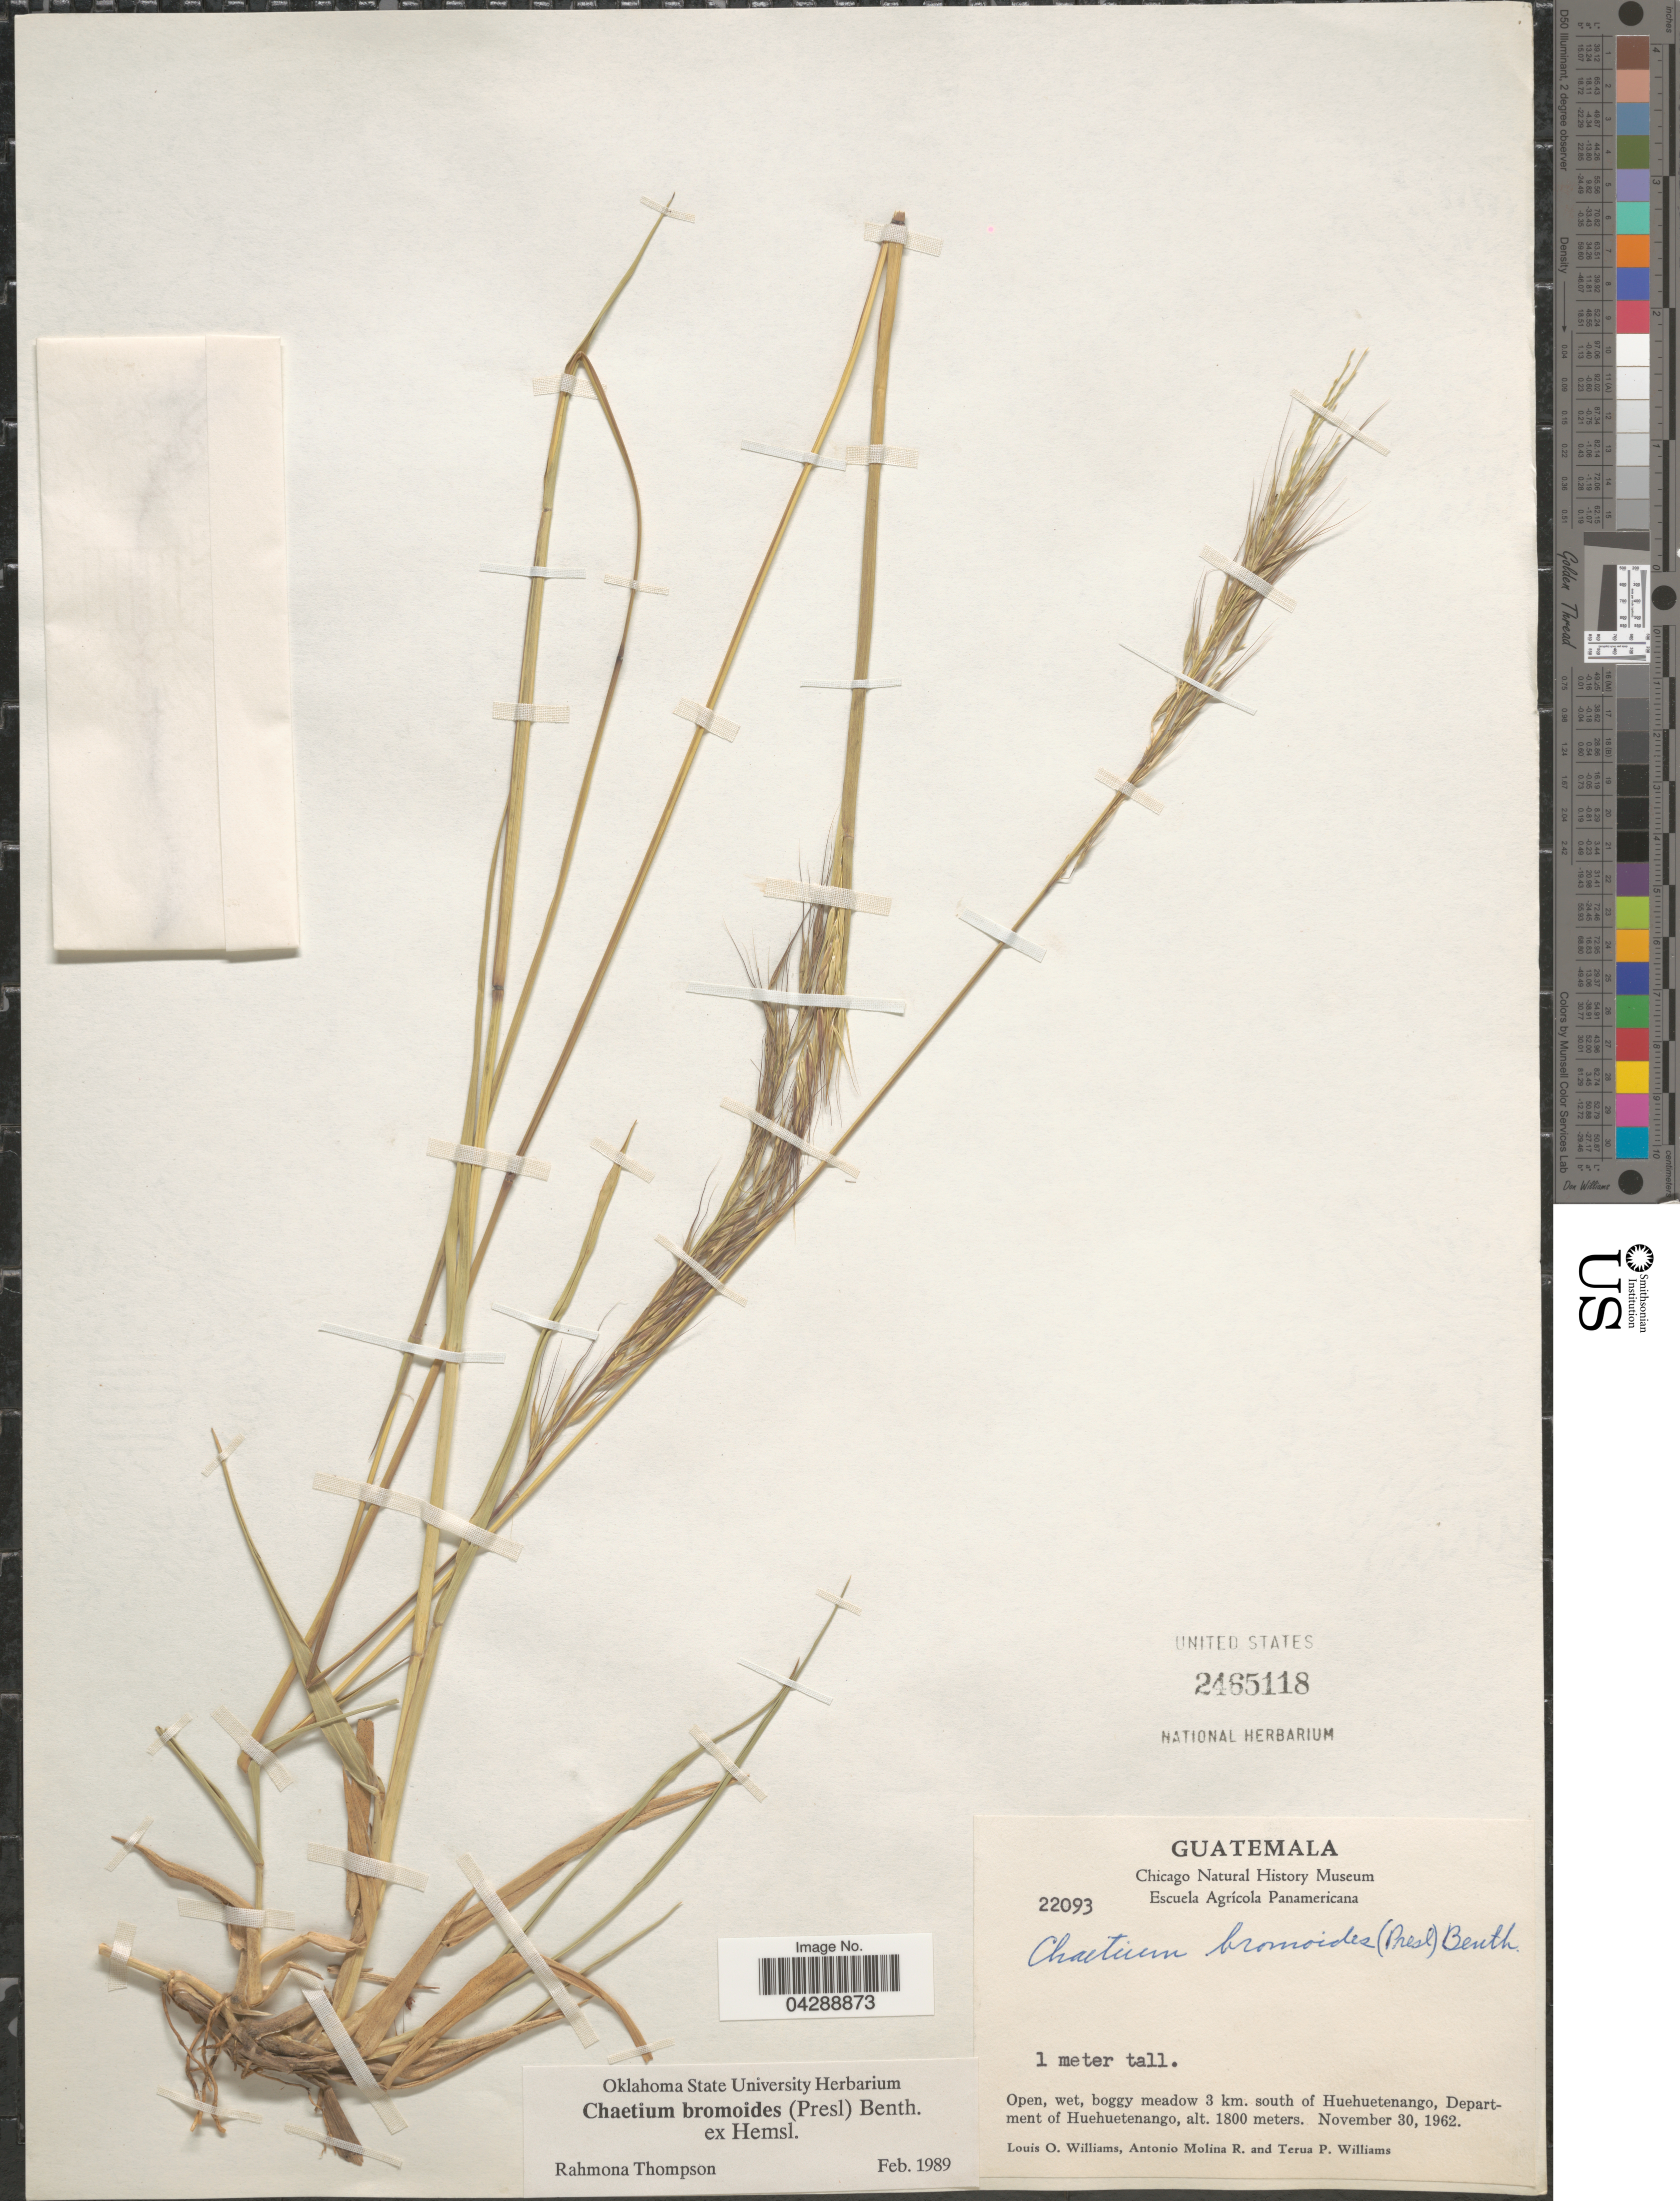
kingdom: Plantae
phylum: Tracheophyta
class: Liliopsida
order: Poales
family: Poaceae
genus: Chaetium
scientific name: Chaetium bromoides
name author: (J. Presl) Benth. ex Hemsl.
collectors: L. O. Williams, A. Molina R. & T. Williams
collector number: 22093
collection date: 1962-11-30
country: Guatemala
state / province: Huehuetenango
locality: Open, wet, boggy meadow 3 km. south of Huehuetenango, Department of Huehuetenango.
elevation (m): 1800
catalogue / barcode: US 2465118